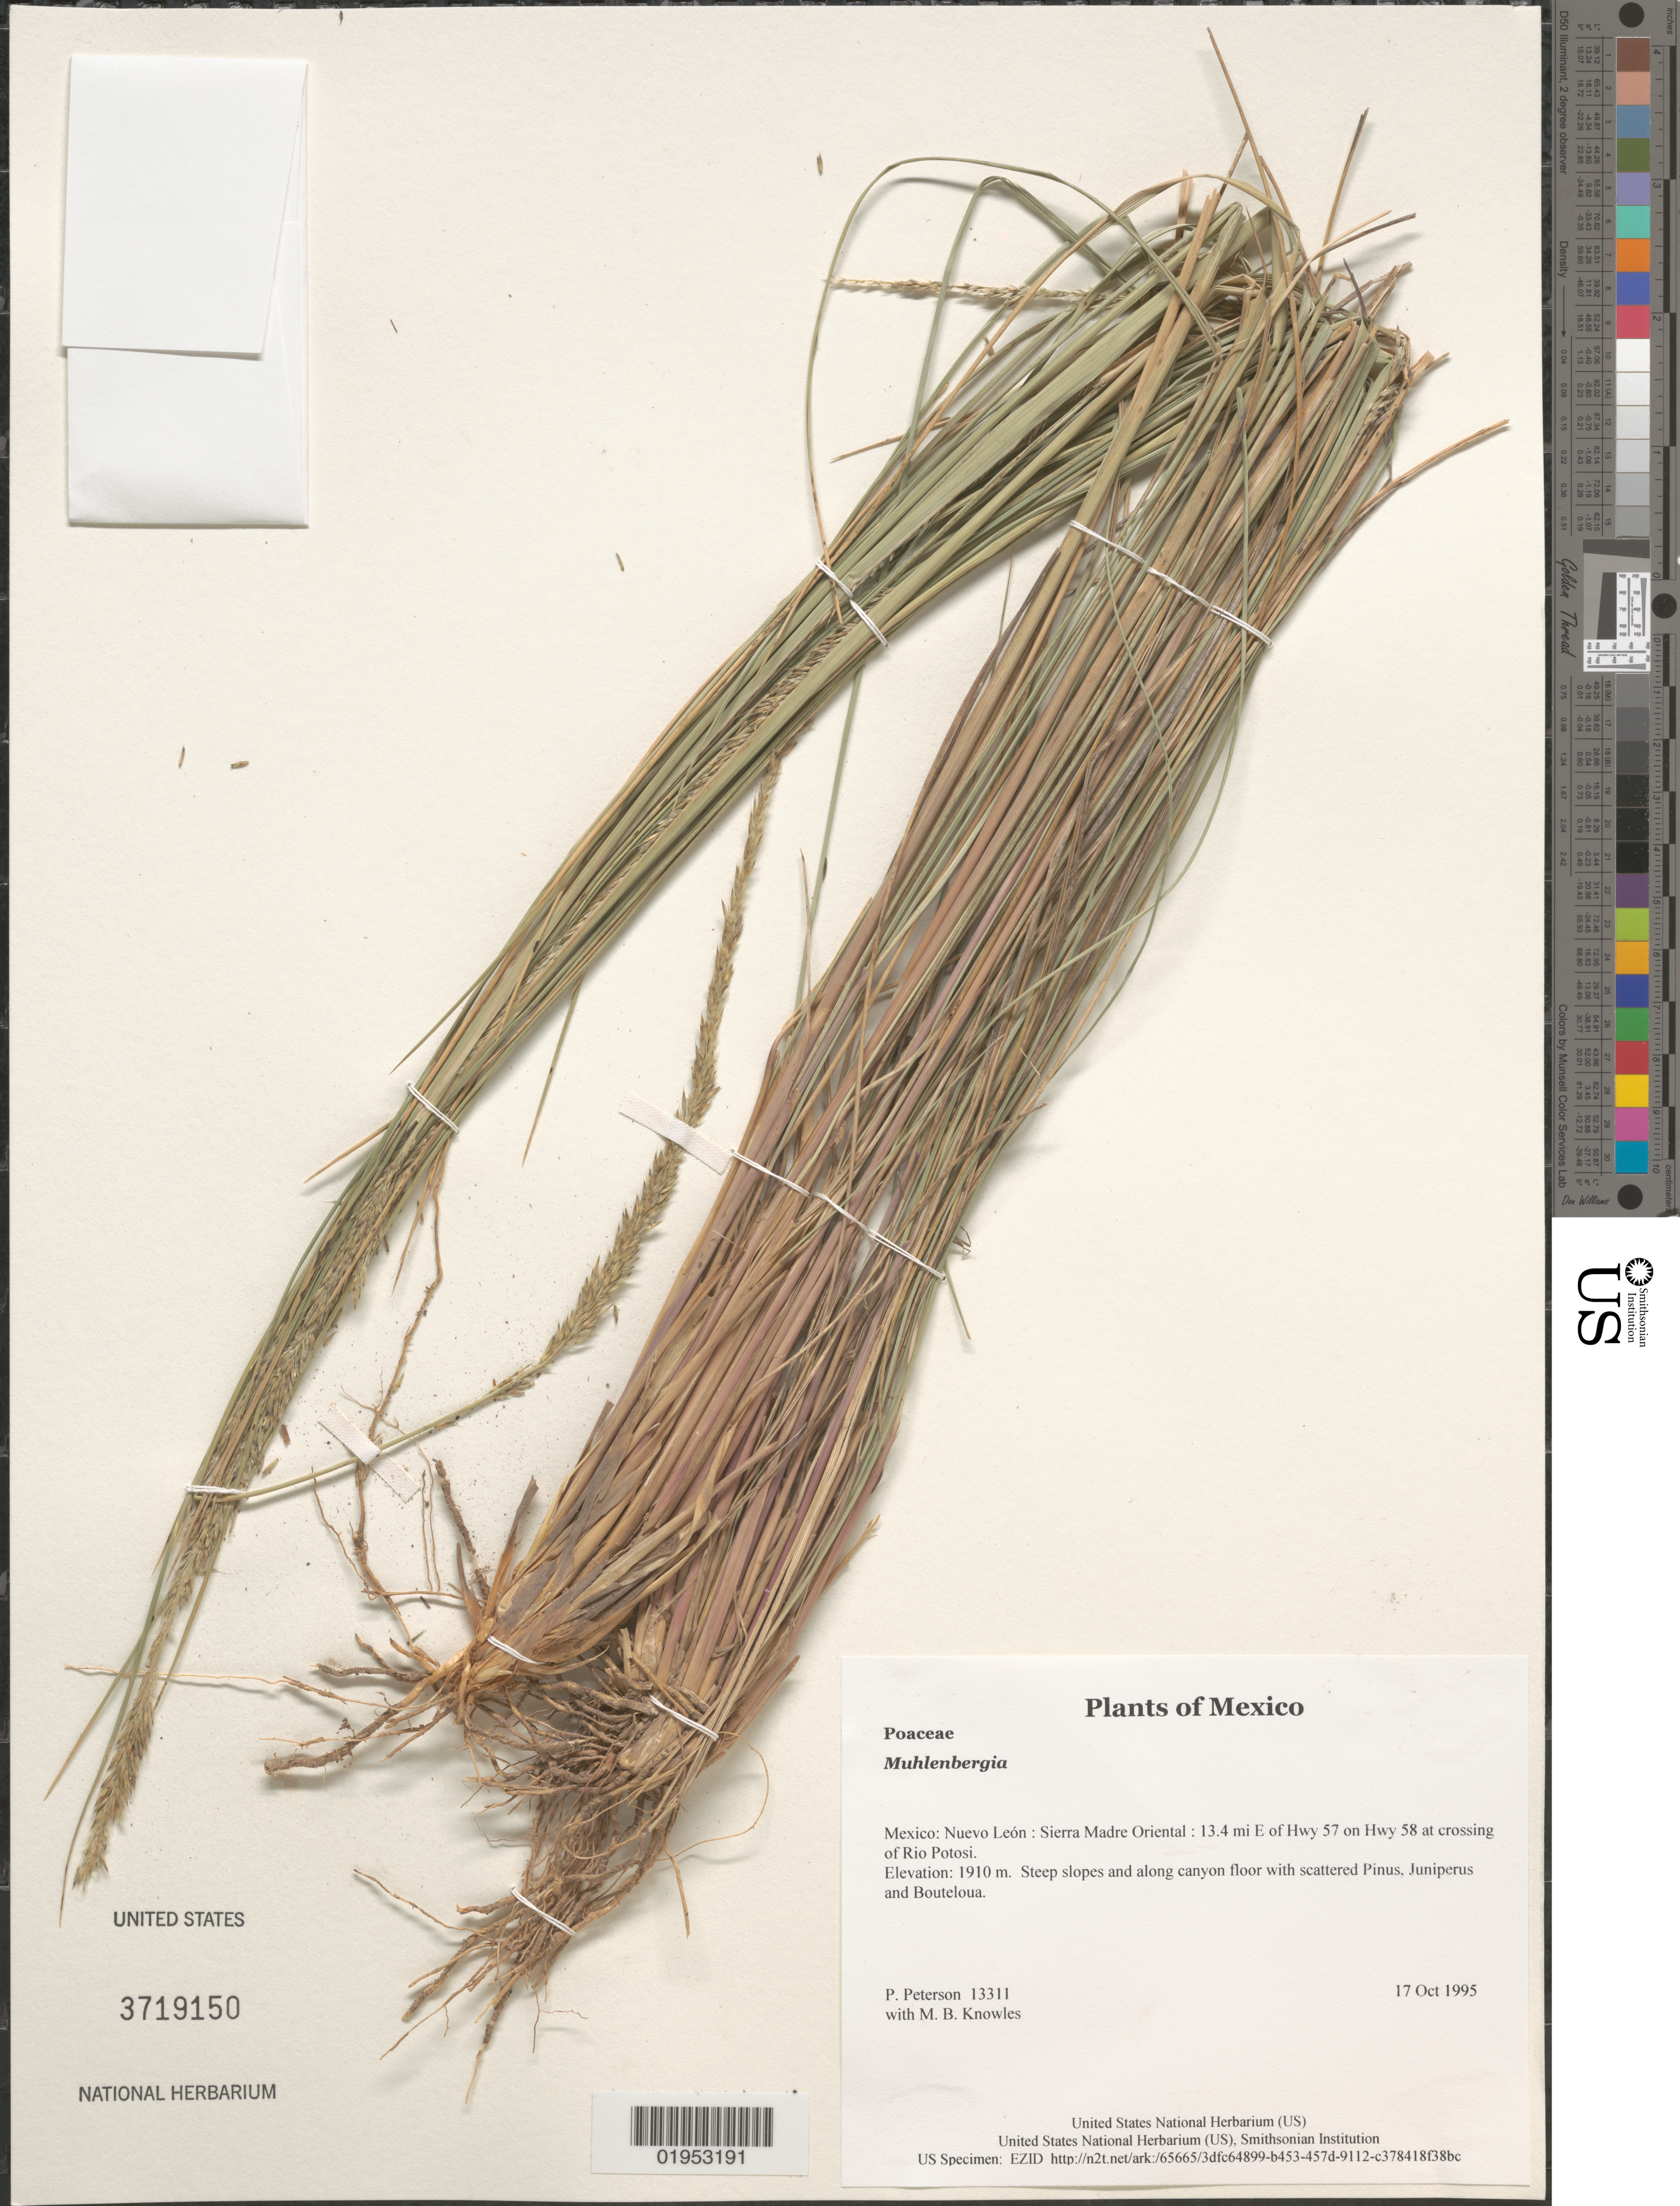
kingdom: Plantae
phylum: Tracheophyta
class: Liliopsida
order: Poales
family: Poaceae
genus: Muhlenbergia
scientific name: Muhlenbergia sp.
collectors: P. M. Peterson & M. B. Knowles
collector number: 13311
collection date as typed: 17 Oct 1995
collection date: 1995-10-17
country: Mexico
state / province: Nuevo León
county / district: Sierra Madre Oriental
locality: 13.4 mi E of Hwy 57 on Hwy 58 at crossing of Rio Potosi.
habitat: Steep slopes and along canyon floor with scattered Pinus, Juniperus and Bouteloua.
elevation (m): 1910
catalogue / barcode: US 3719150